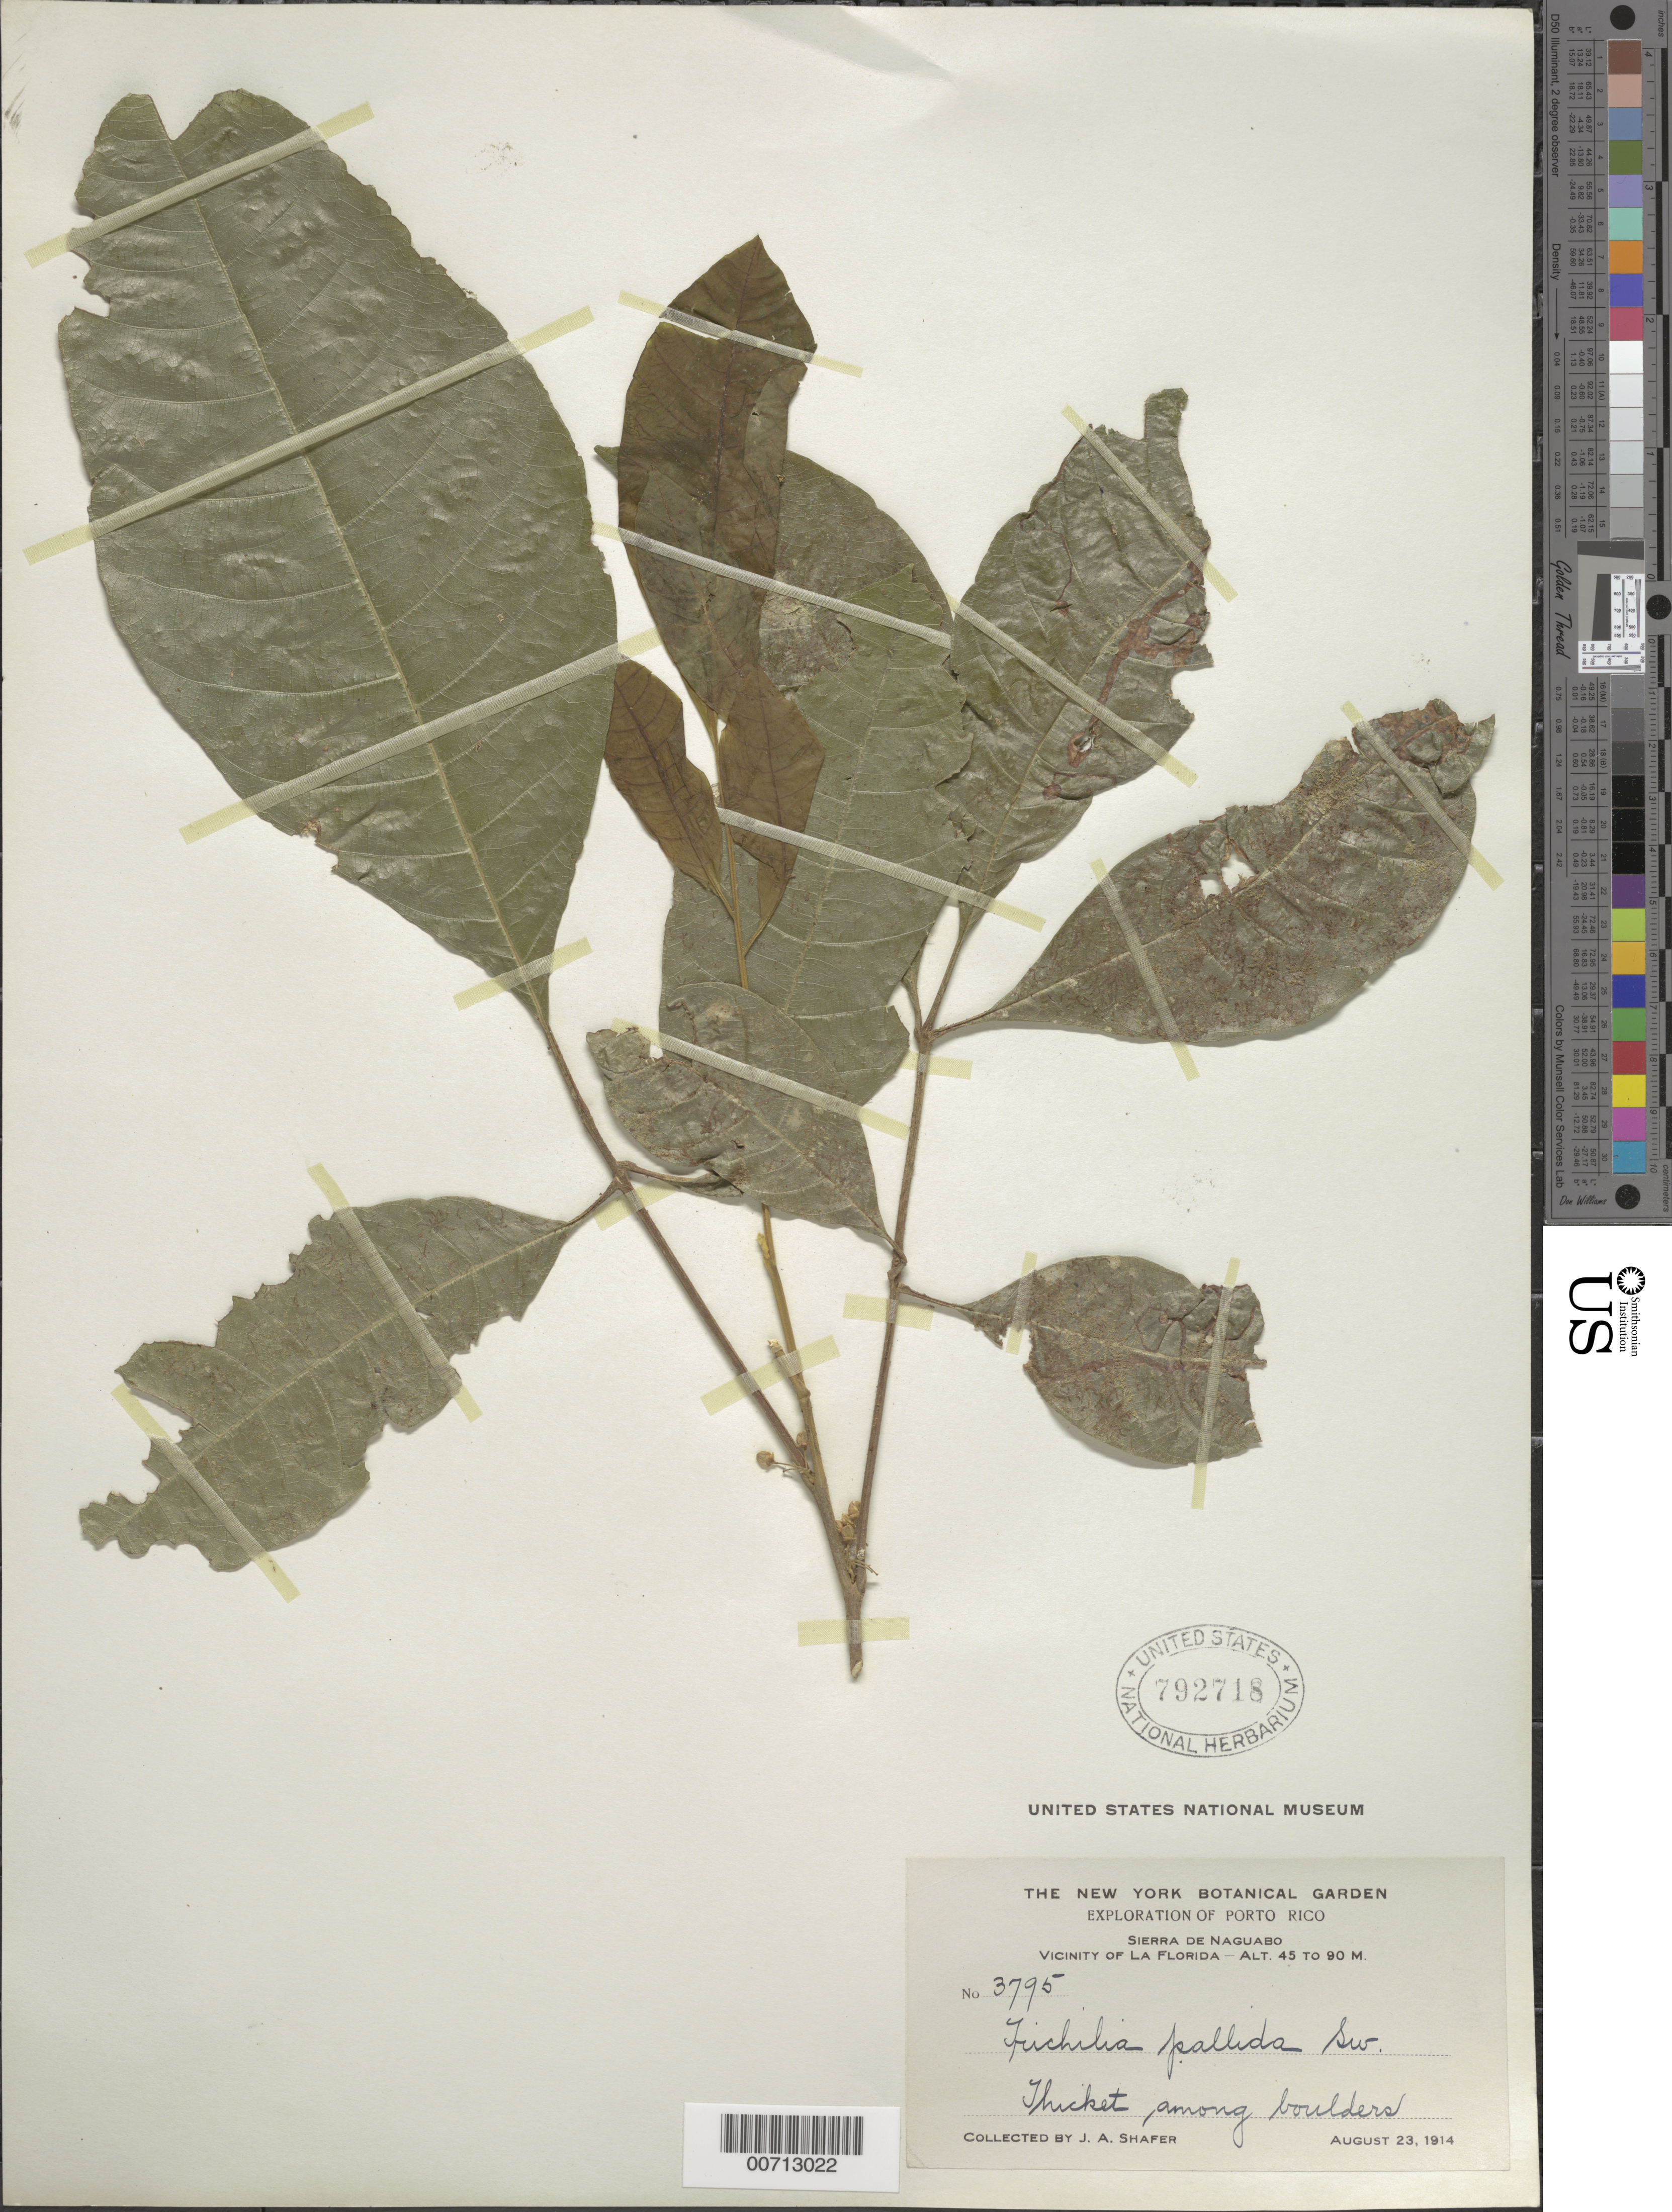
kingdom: Plantae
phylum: Tracheophyta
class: Magnoliopsida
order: Sapindales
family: Meliaceae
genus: Trichilia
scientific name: Trichilia pallida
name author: Sw.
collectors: J. A. Shafer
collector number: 3795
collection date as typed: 23 Aug 1914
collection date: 1914-08-23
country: Puerto Rico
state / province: Naguabo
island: Greater Antilles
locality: Sierra de Naguabo, vic of La Florida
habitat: Thicket, among boulders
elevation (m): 45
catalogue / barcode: US 792718